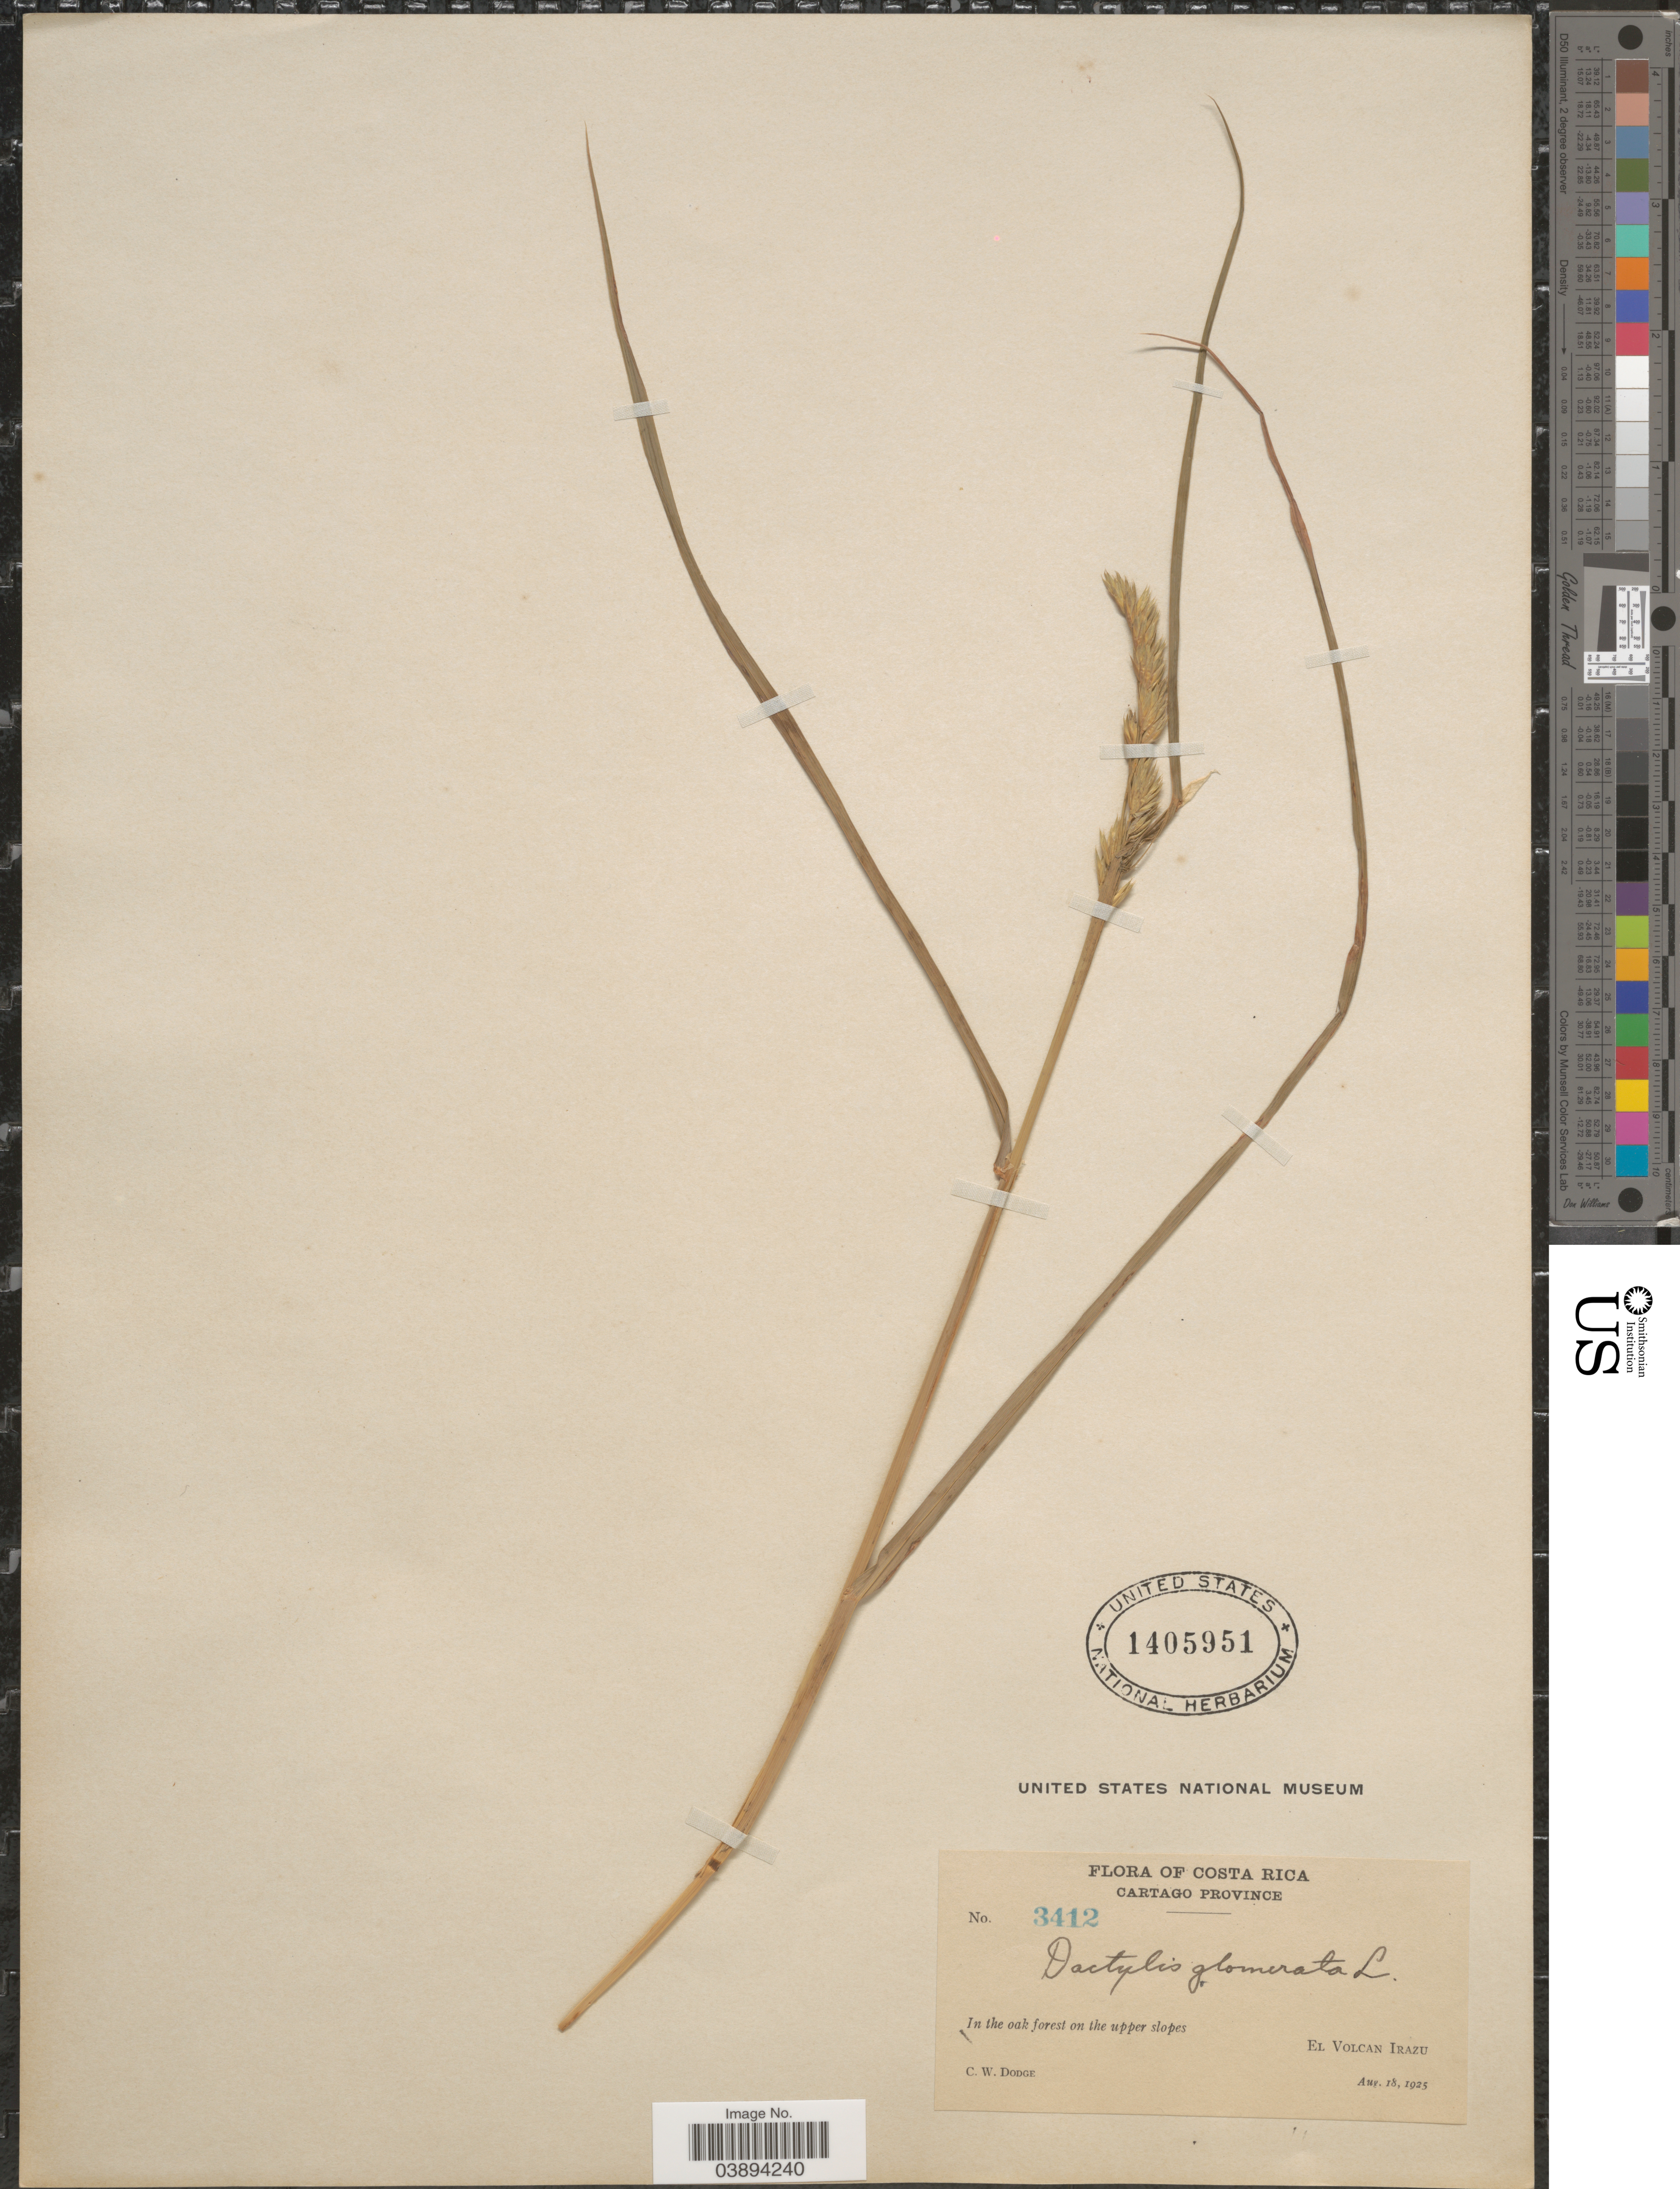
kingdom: Plantae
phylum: Tracheophyta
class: Liliopsida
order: Poales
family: Poaceae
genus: Dactylis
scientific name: Dactylis glomerata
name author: L.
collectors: C. Dodge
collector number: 3412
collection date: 1925-08-18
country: Costa Rica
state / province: Cartago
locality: El Volcan Irazu.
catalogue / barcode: US 1405951